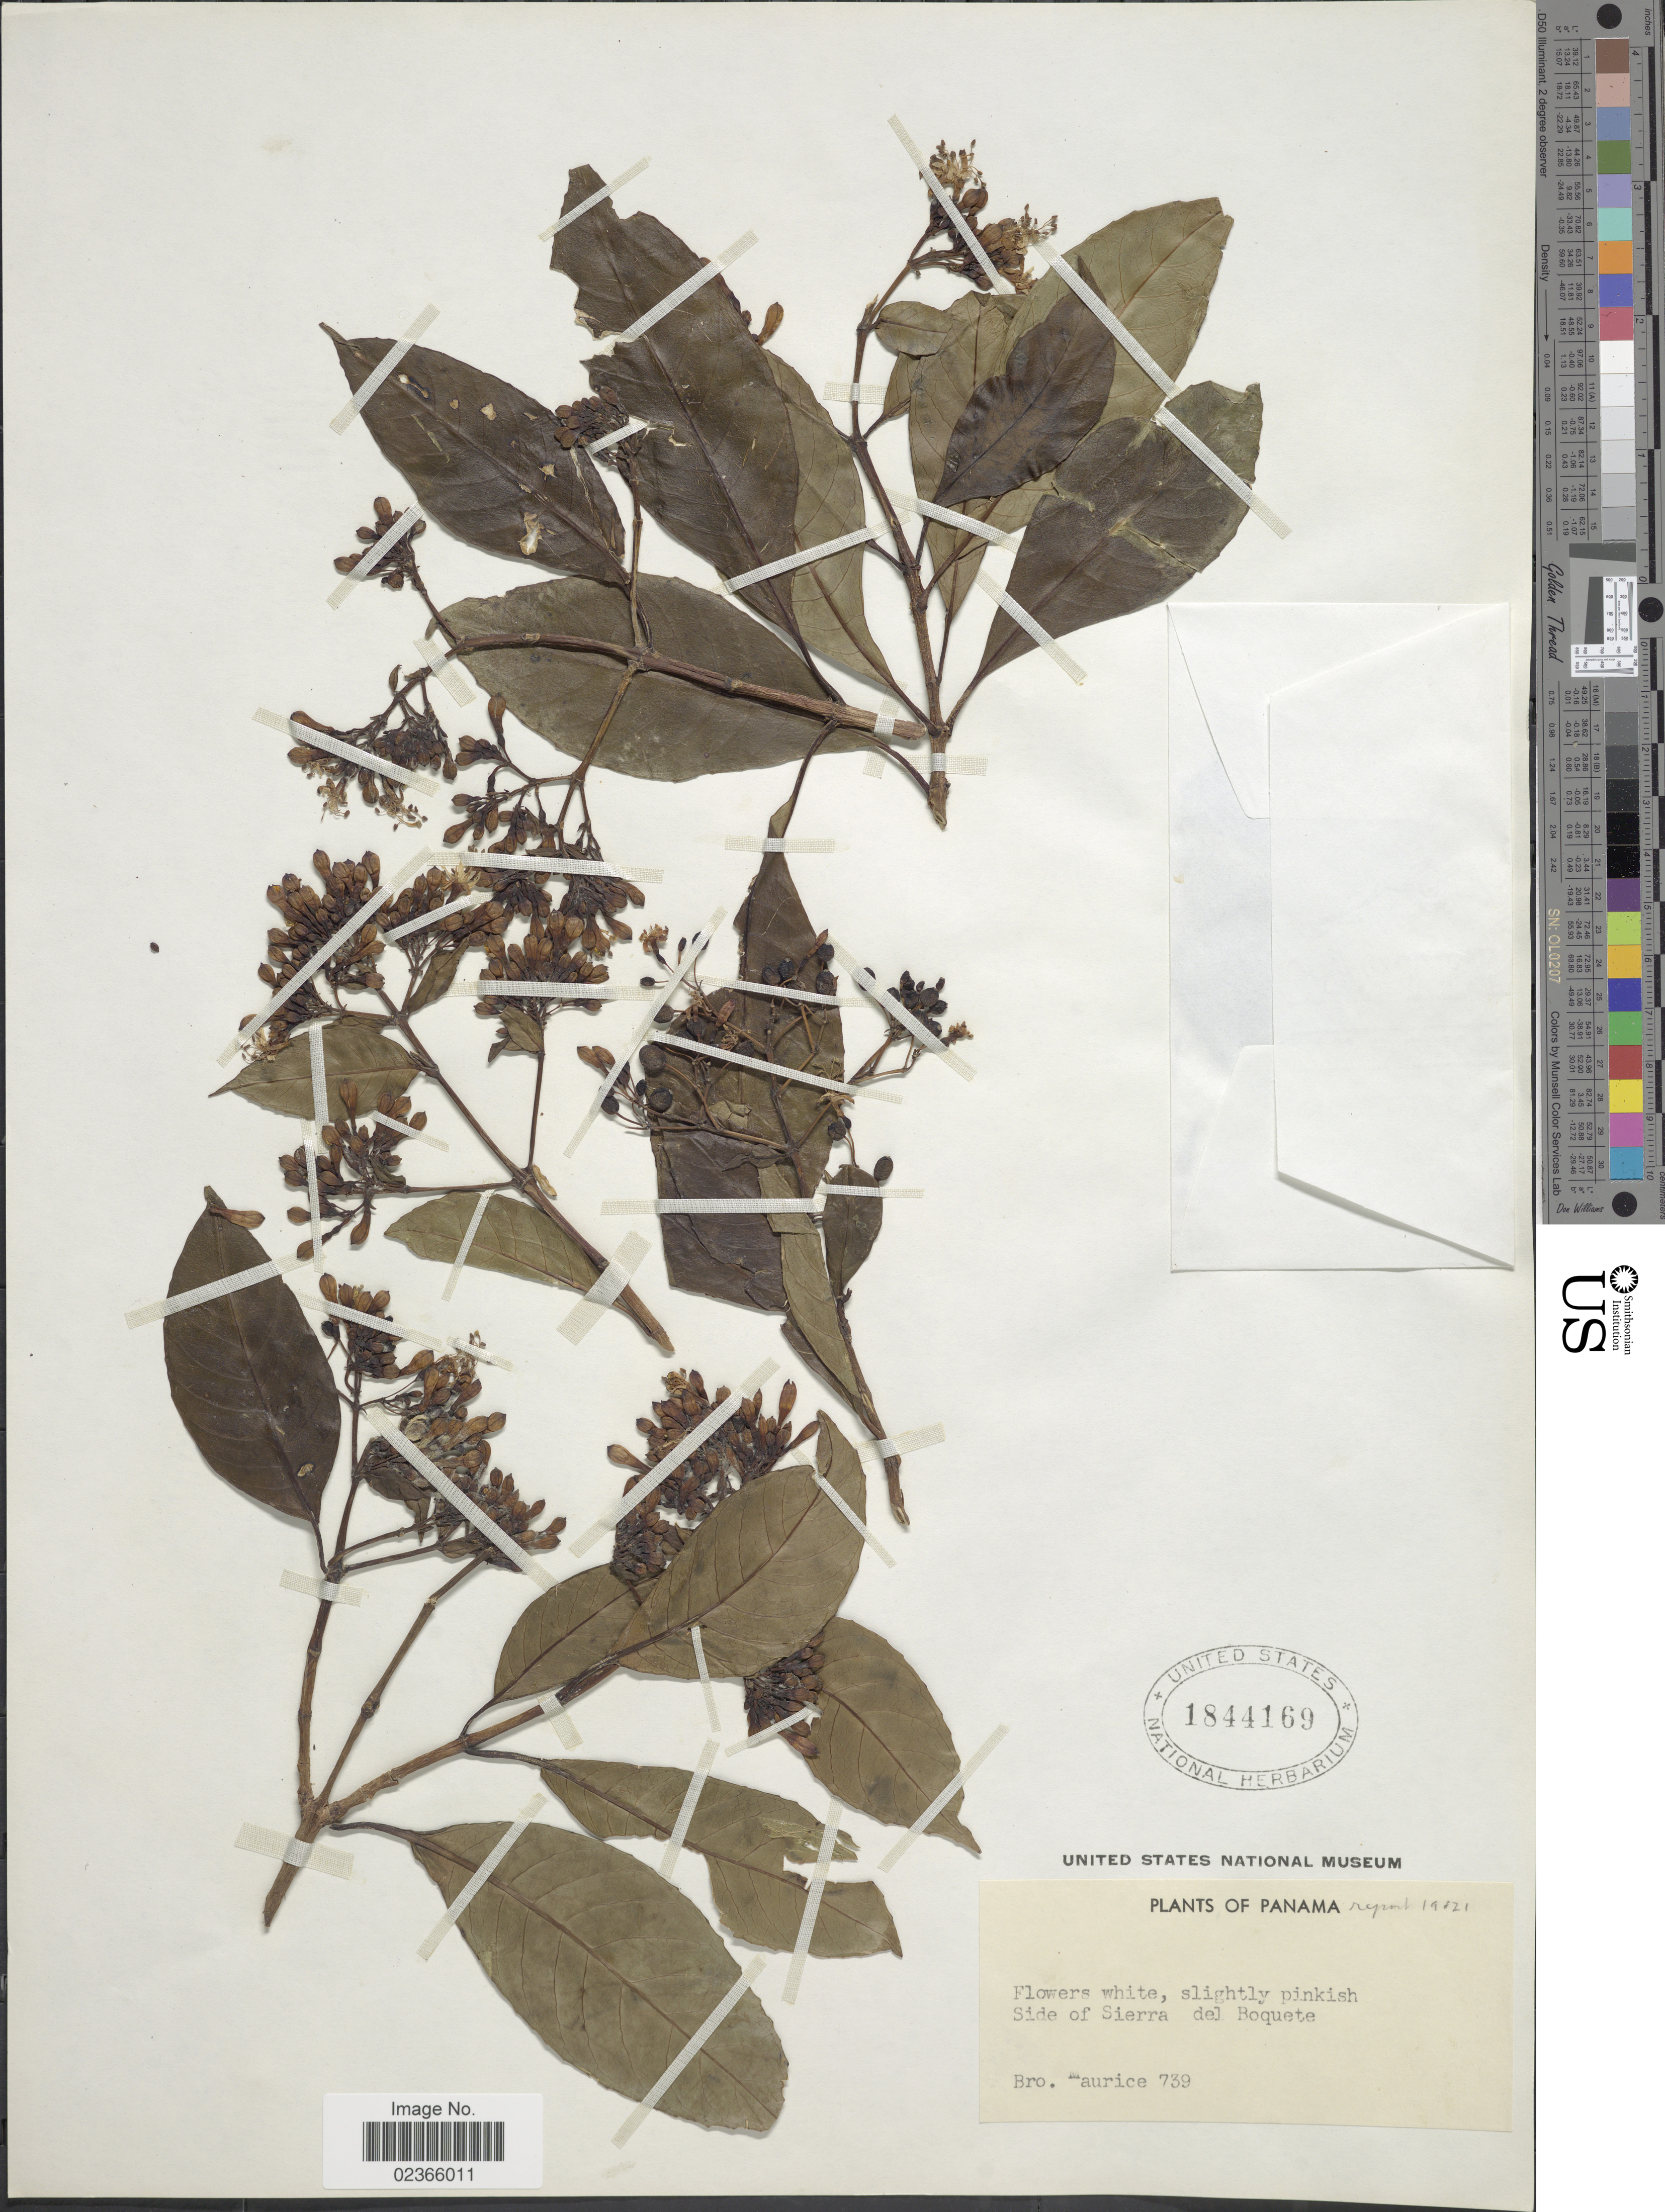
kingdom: Plantae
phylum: Tracheophyta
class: Magnoliopsida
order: Gentianales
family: Rubiaceae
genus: Macrocnemum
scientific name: Macrocnemum glabrescens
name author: (Benth.) Wedd.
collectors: B. Maurice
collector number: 739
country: Panama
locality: Side of Sierra del Boquete.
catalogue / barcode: US 1844169